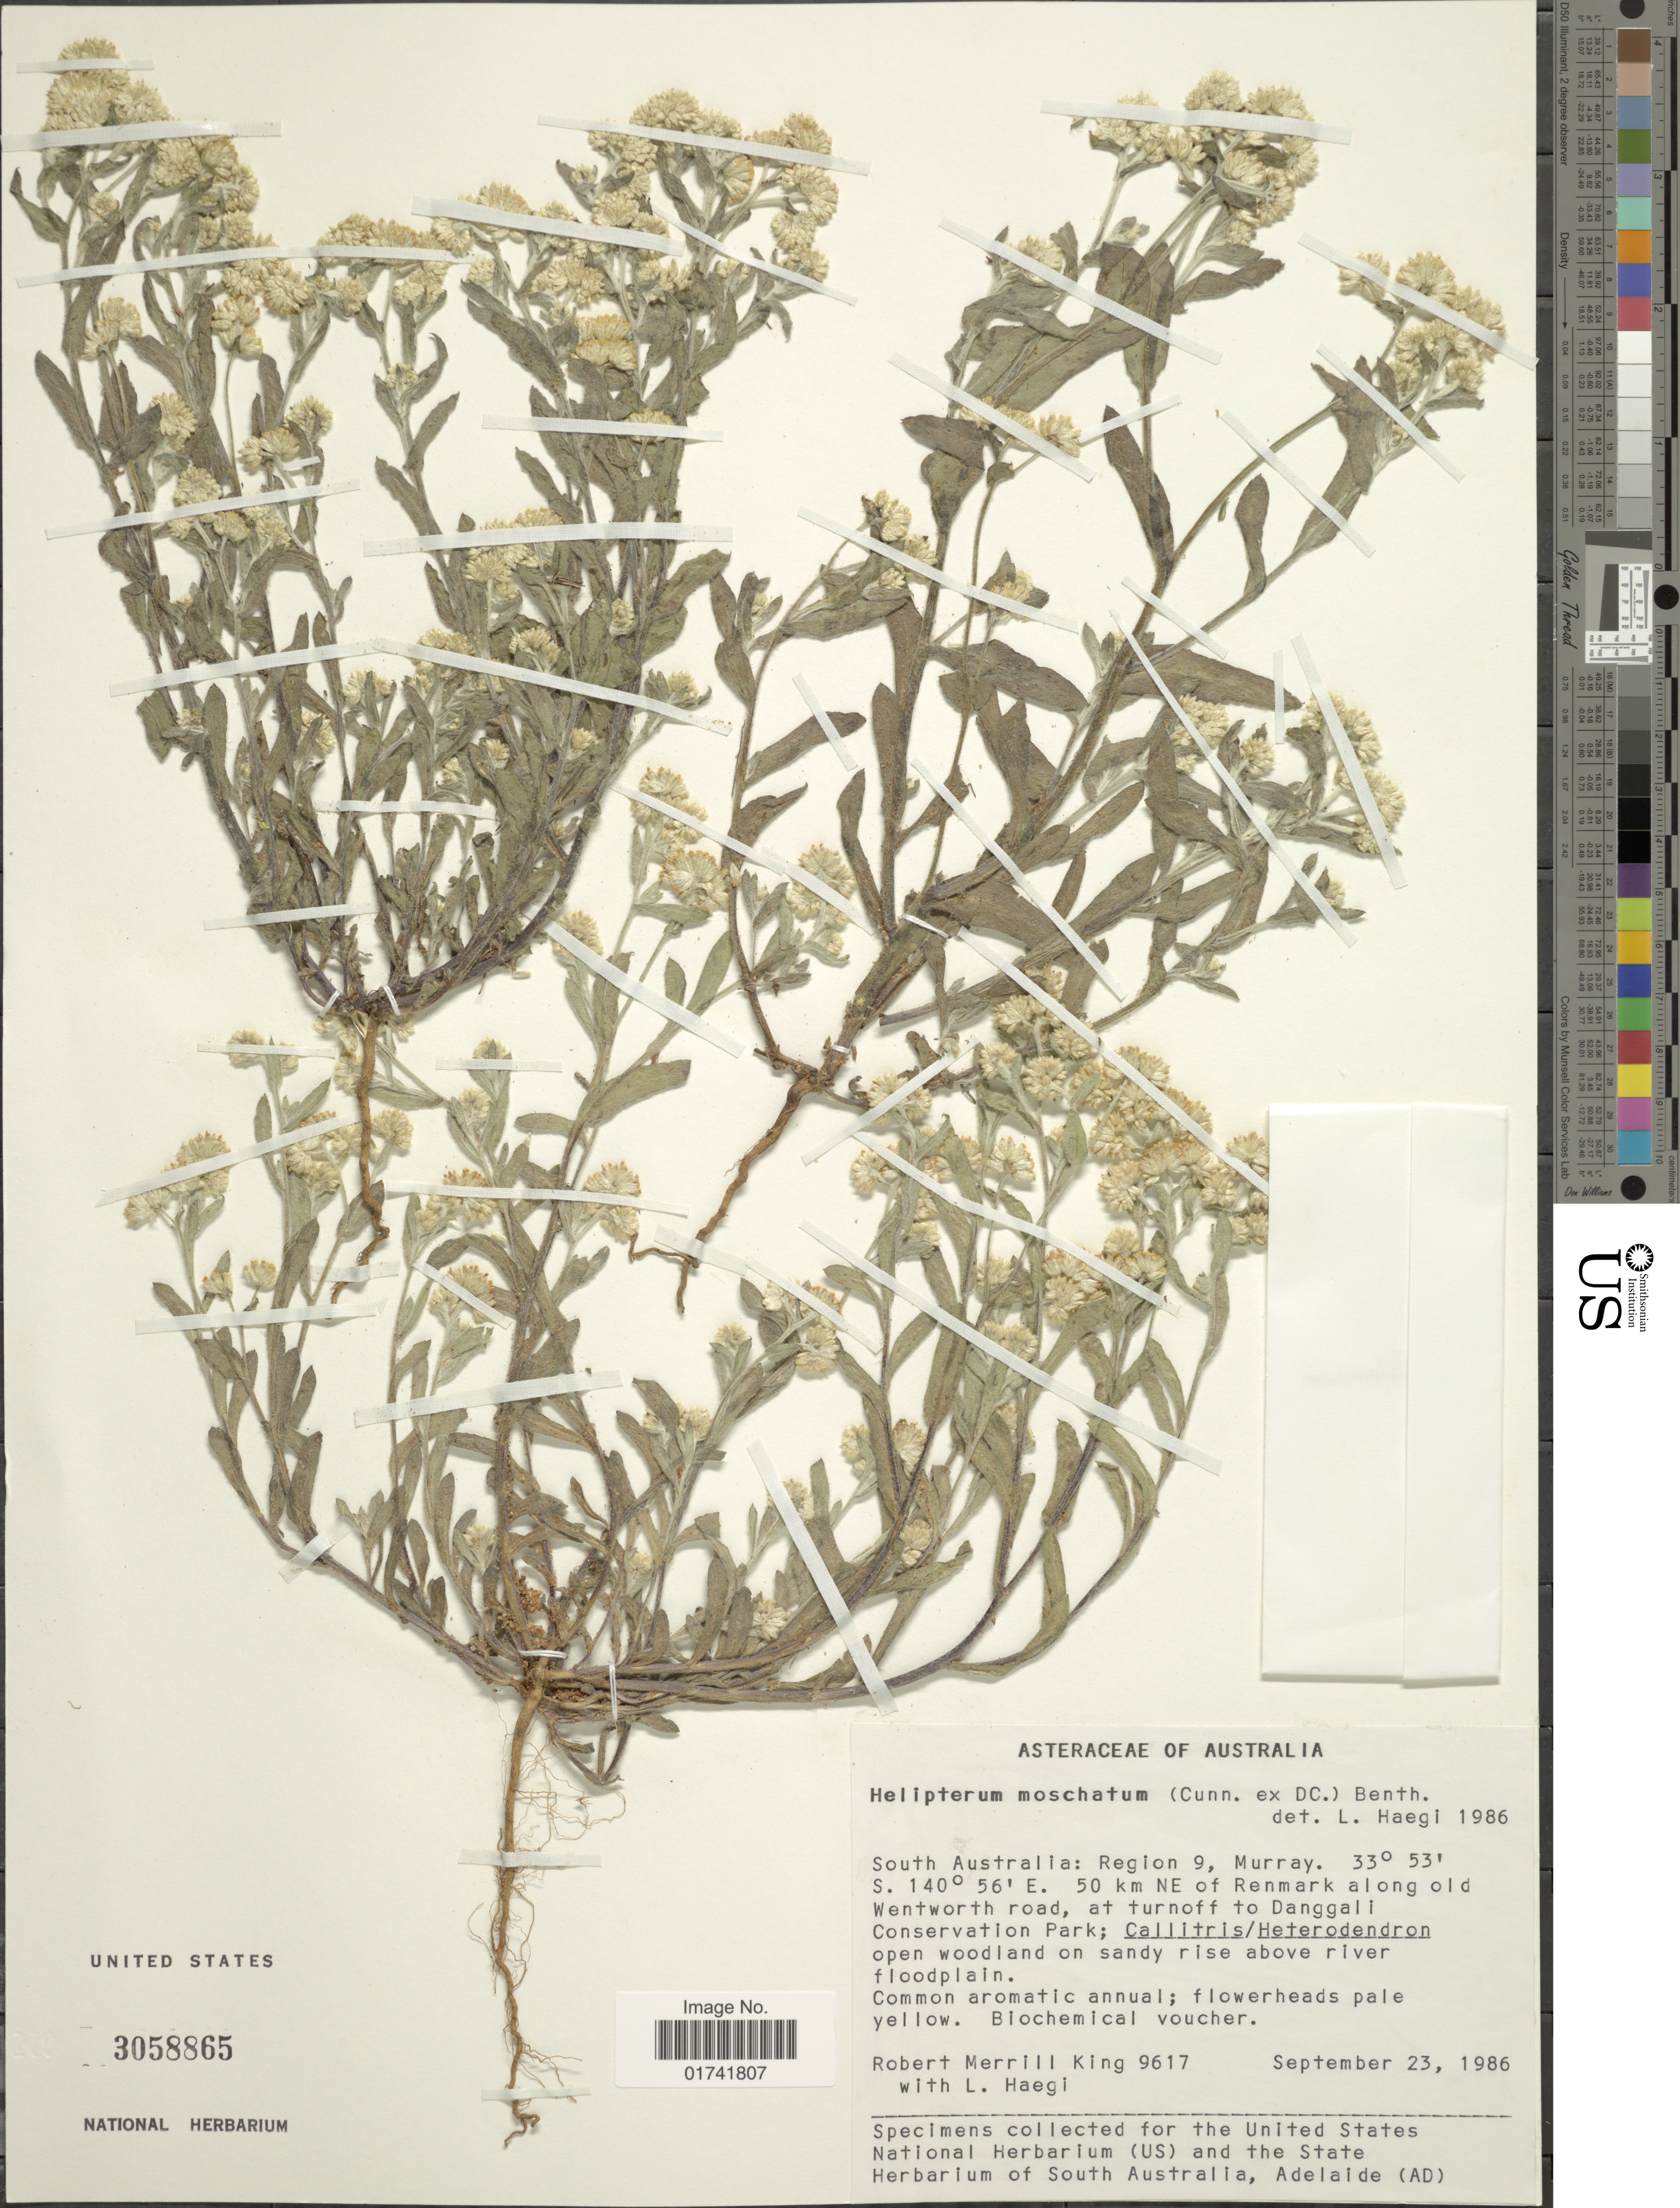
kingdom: Plantae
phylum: Tracheophyta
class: Magnoliopsida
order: Asterales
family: Asteraceae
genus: Helipterum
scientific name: Helipterum moschatum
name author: (A. Cunn. ex DC.) Benth.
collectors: R. M. King & L. Haegi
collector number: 9617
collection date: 1986-09-23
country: Australia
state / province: South Australia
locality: Region 9, Murray, 50 km NE of Renmark along old Wentworth road, at turnoff to Danggali Conservation Park, open woodland on sandy rise above river floodplain.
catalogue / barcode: US 3058865